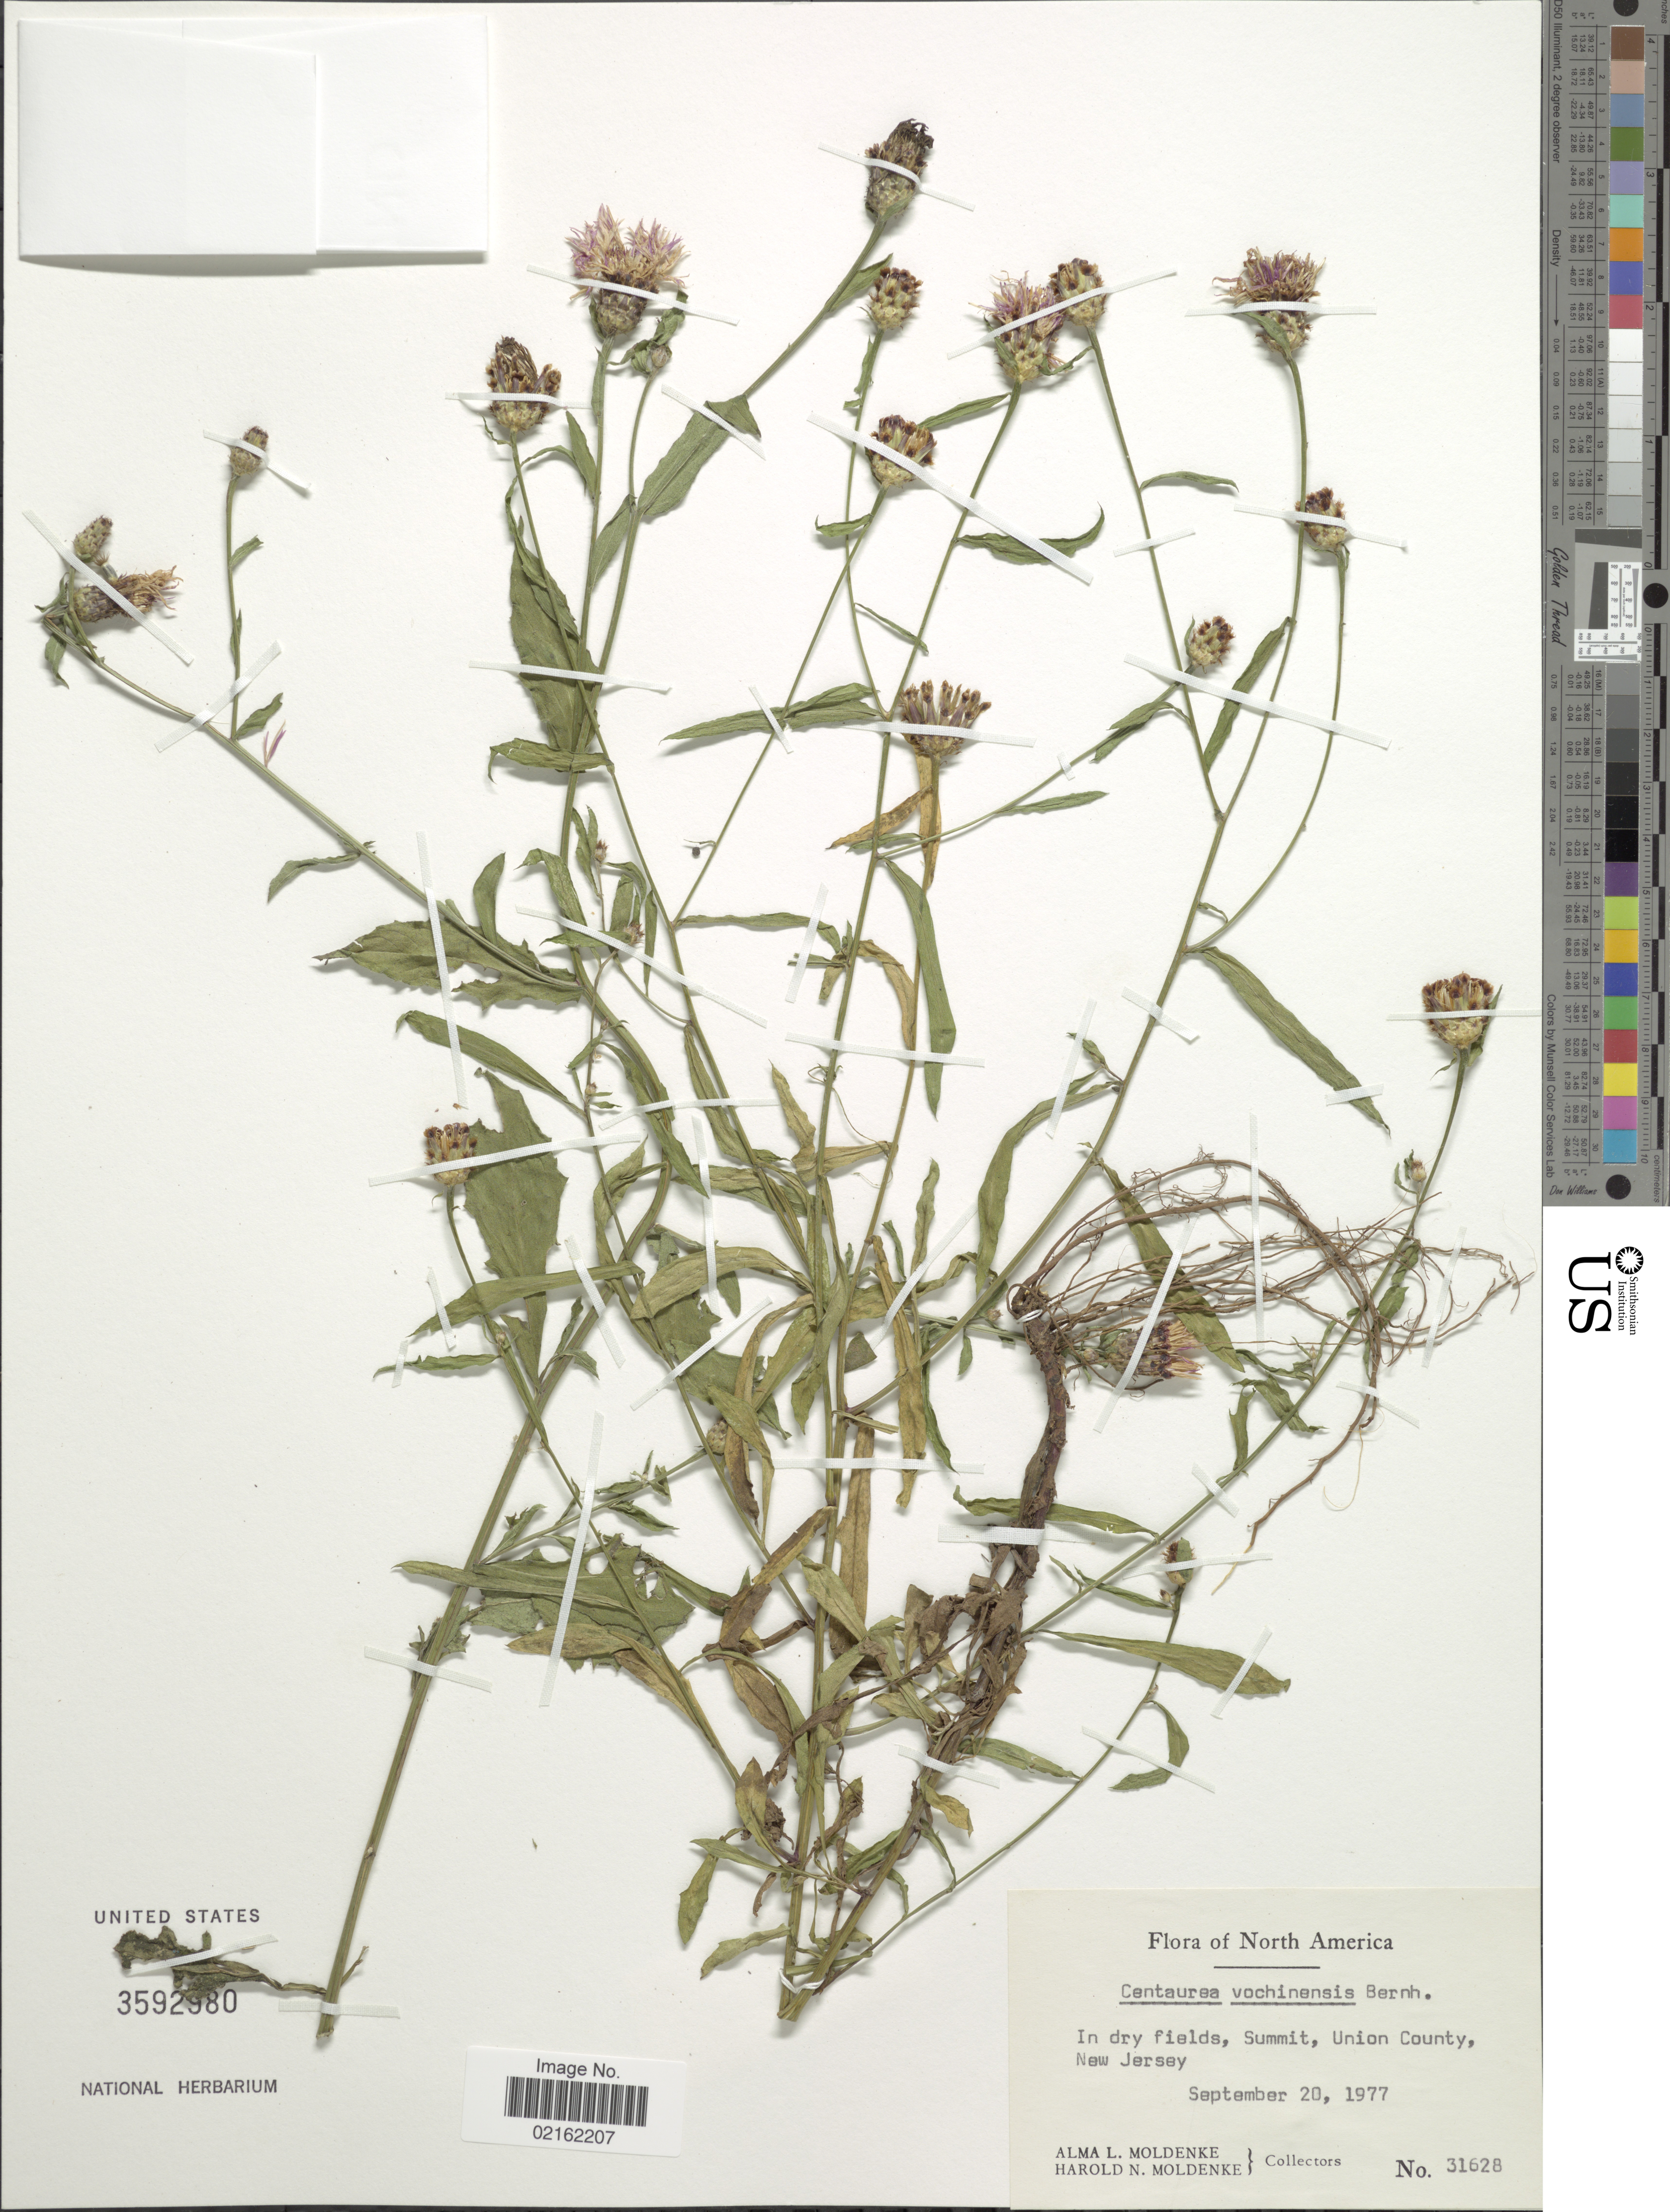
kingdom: Plantae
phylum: Tracheophyta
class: Magnoliopsida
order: Asterales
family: Asteraceae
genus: Centaurea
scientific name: Centaurea vochinensis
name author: Bernh. ex Rchb.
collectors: A. L. Moldenke & H. N. Moldenke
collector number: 31628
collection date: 1977-09-20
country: United States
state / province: New Jersey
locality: North America, Union County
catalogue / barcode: US 3592980